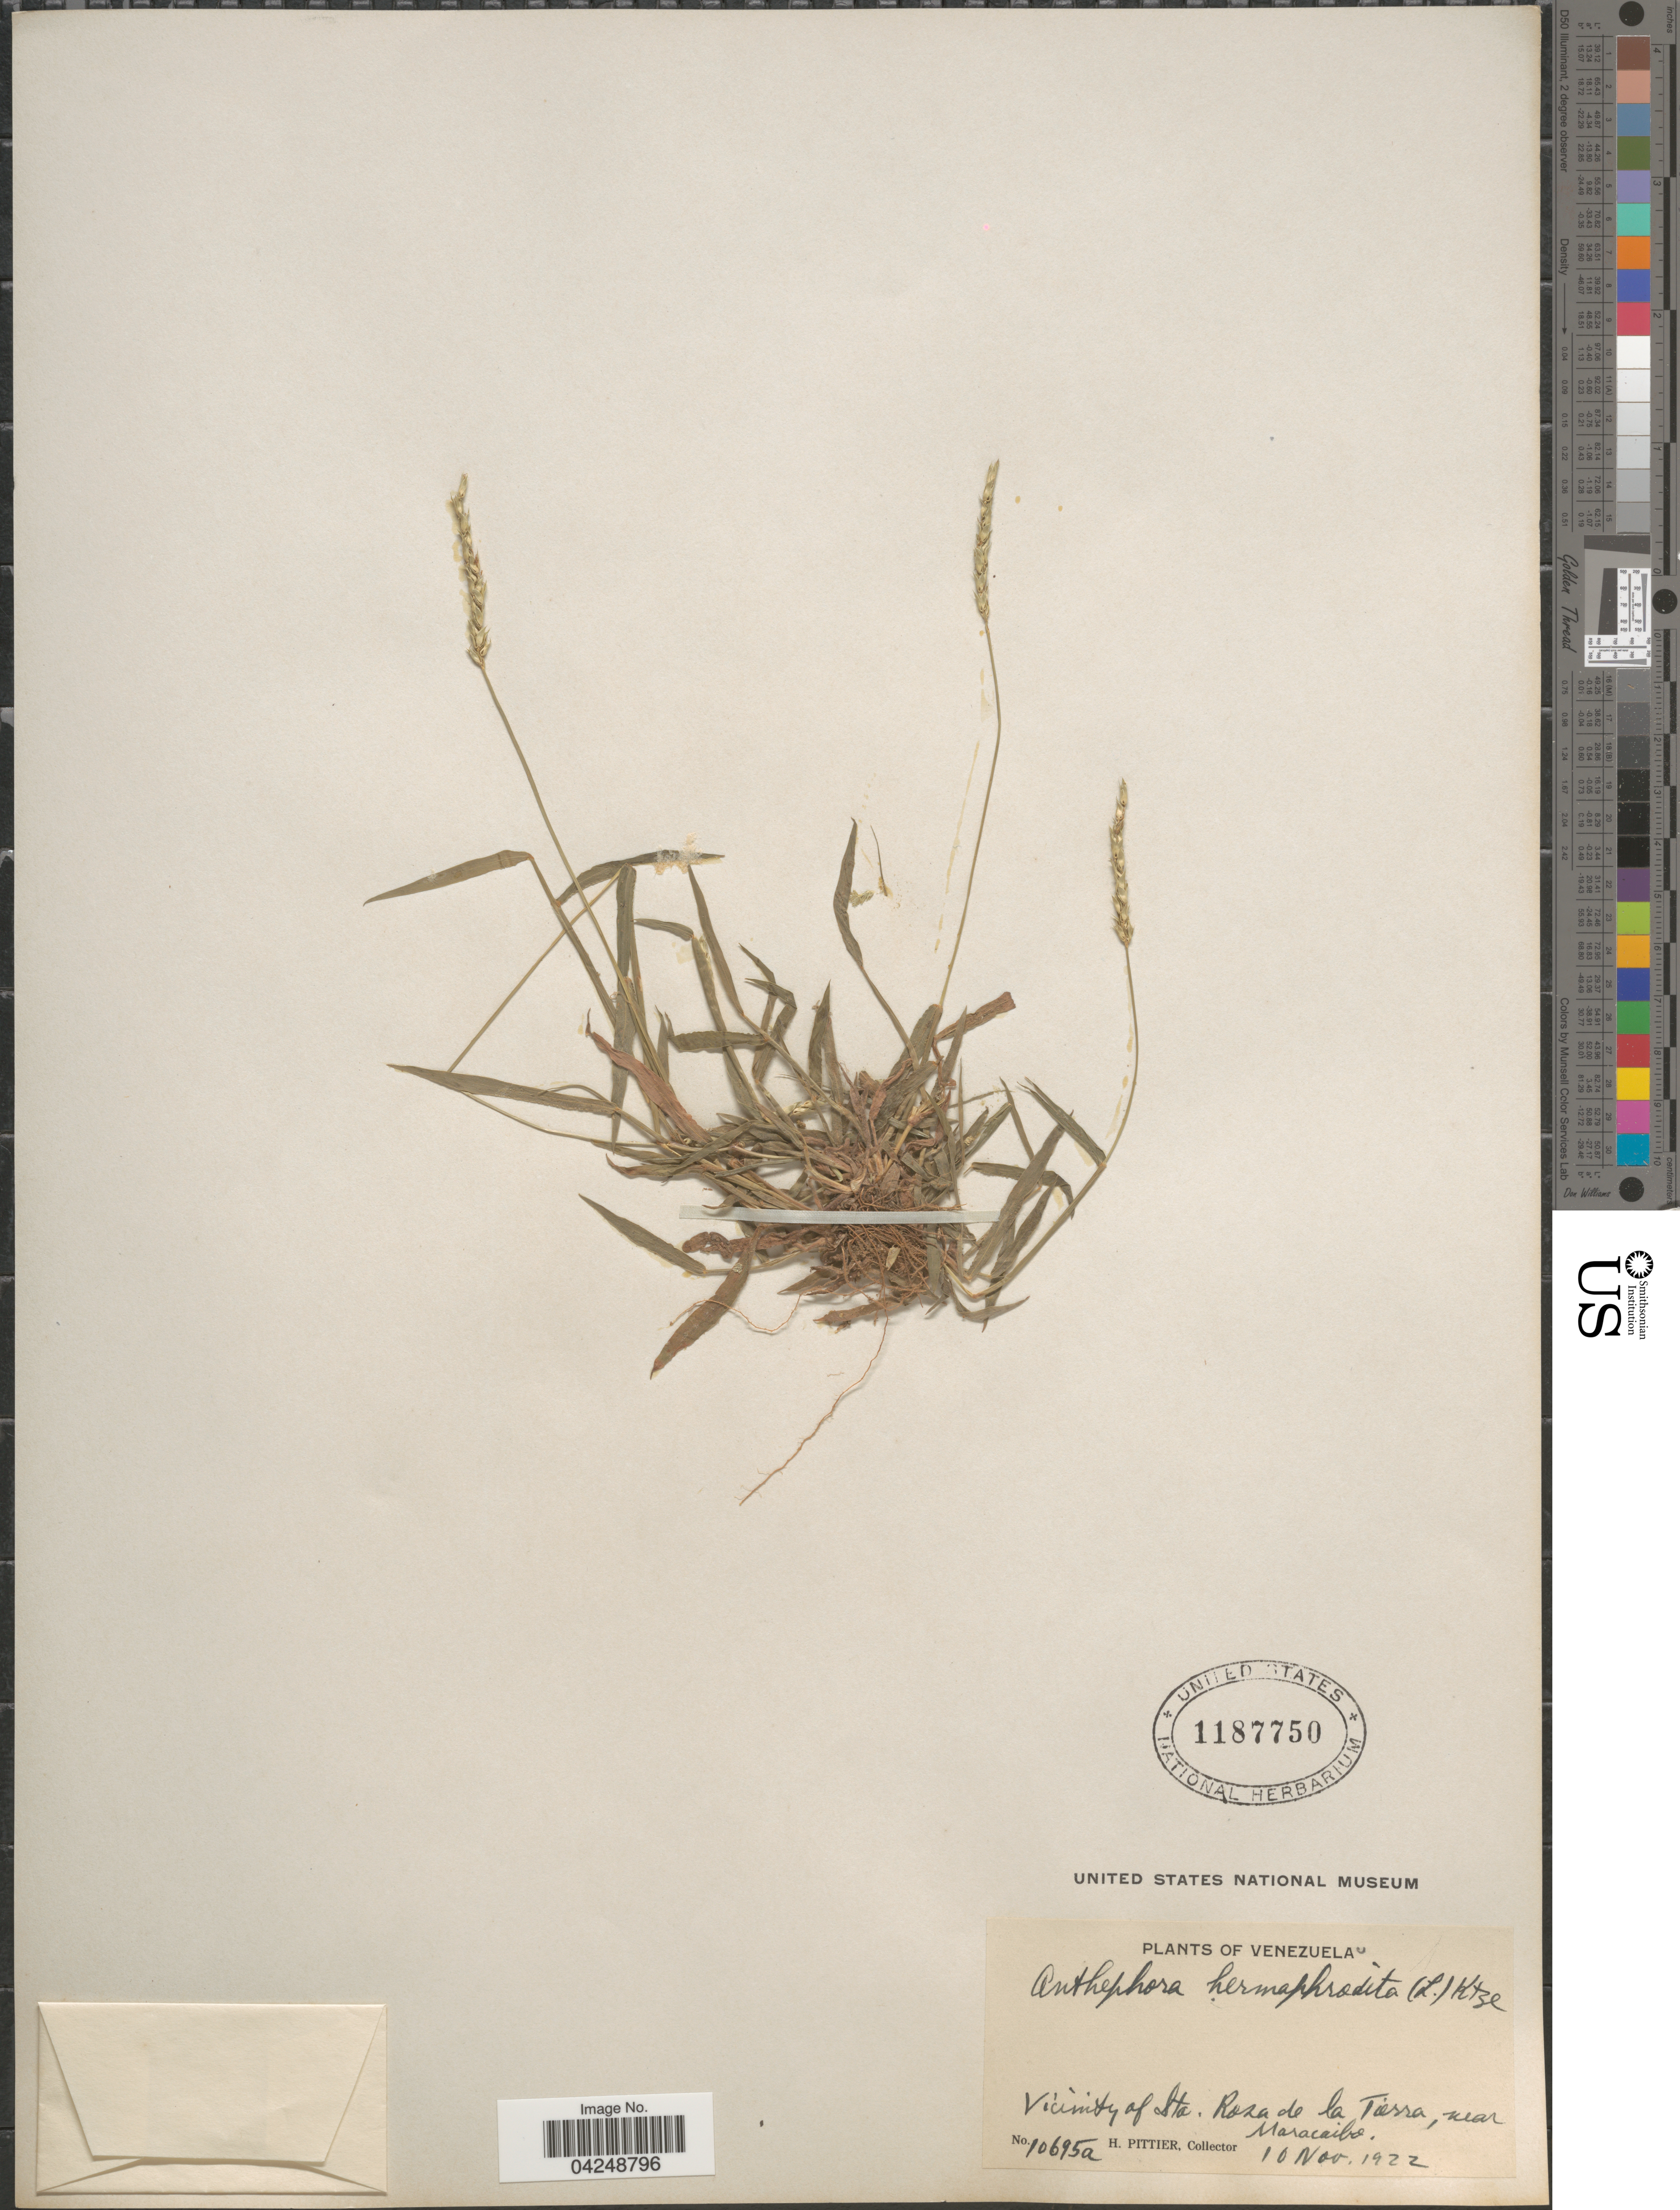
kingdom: Plantae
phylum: Tracheophyta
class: Liliopsida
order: Poales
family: Poaceae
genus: Anthephora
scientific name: Anthephora hermaphrodita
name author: (L.) Kuntze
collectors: H. F. Pittier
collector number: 10695a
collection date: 1922-11-10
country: Venezuela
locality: Vicinity of Sta. Rosa de la Tierra, near Maracaibo.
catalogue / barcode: US 1187750